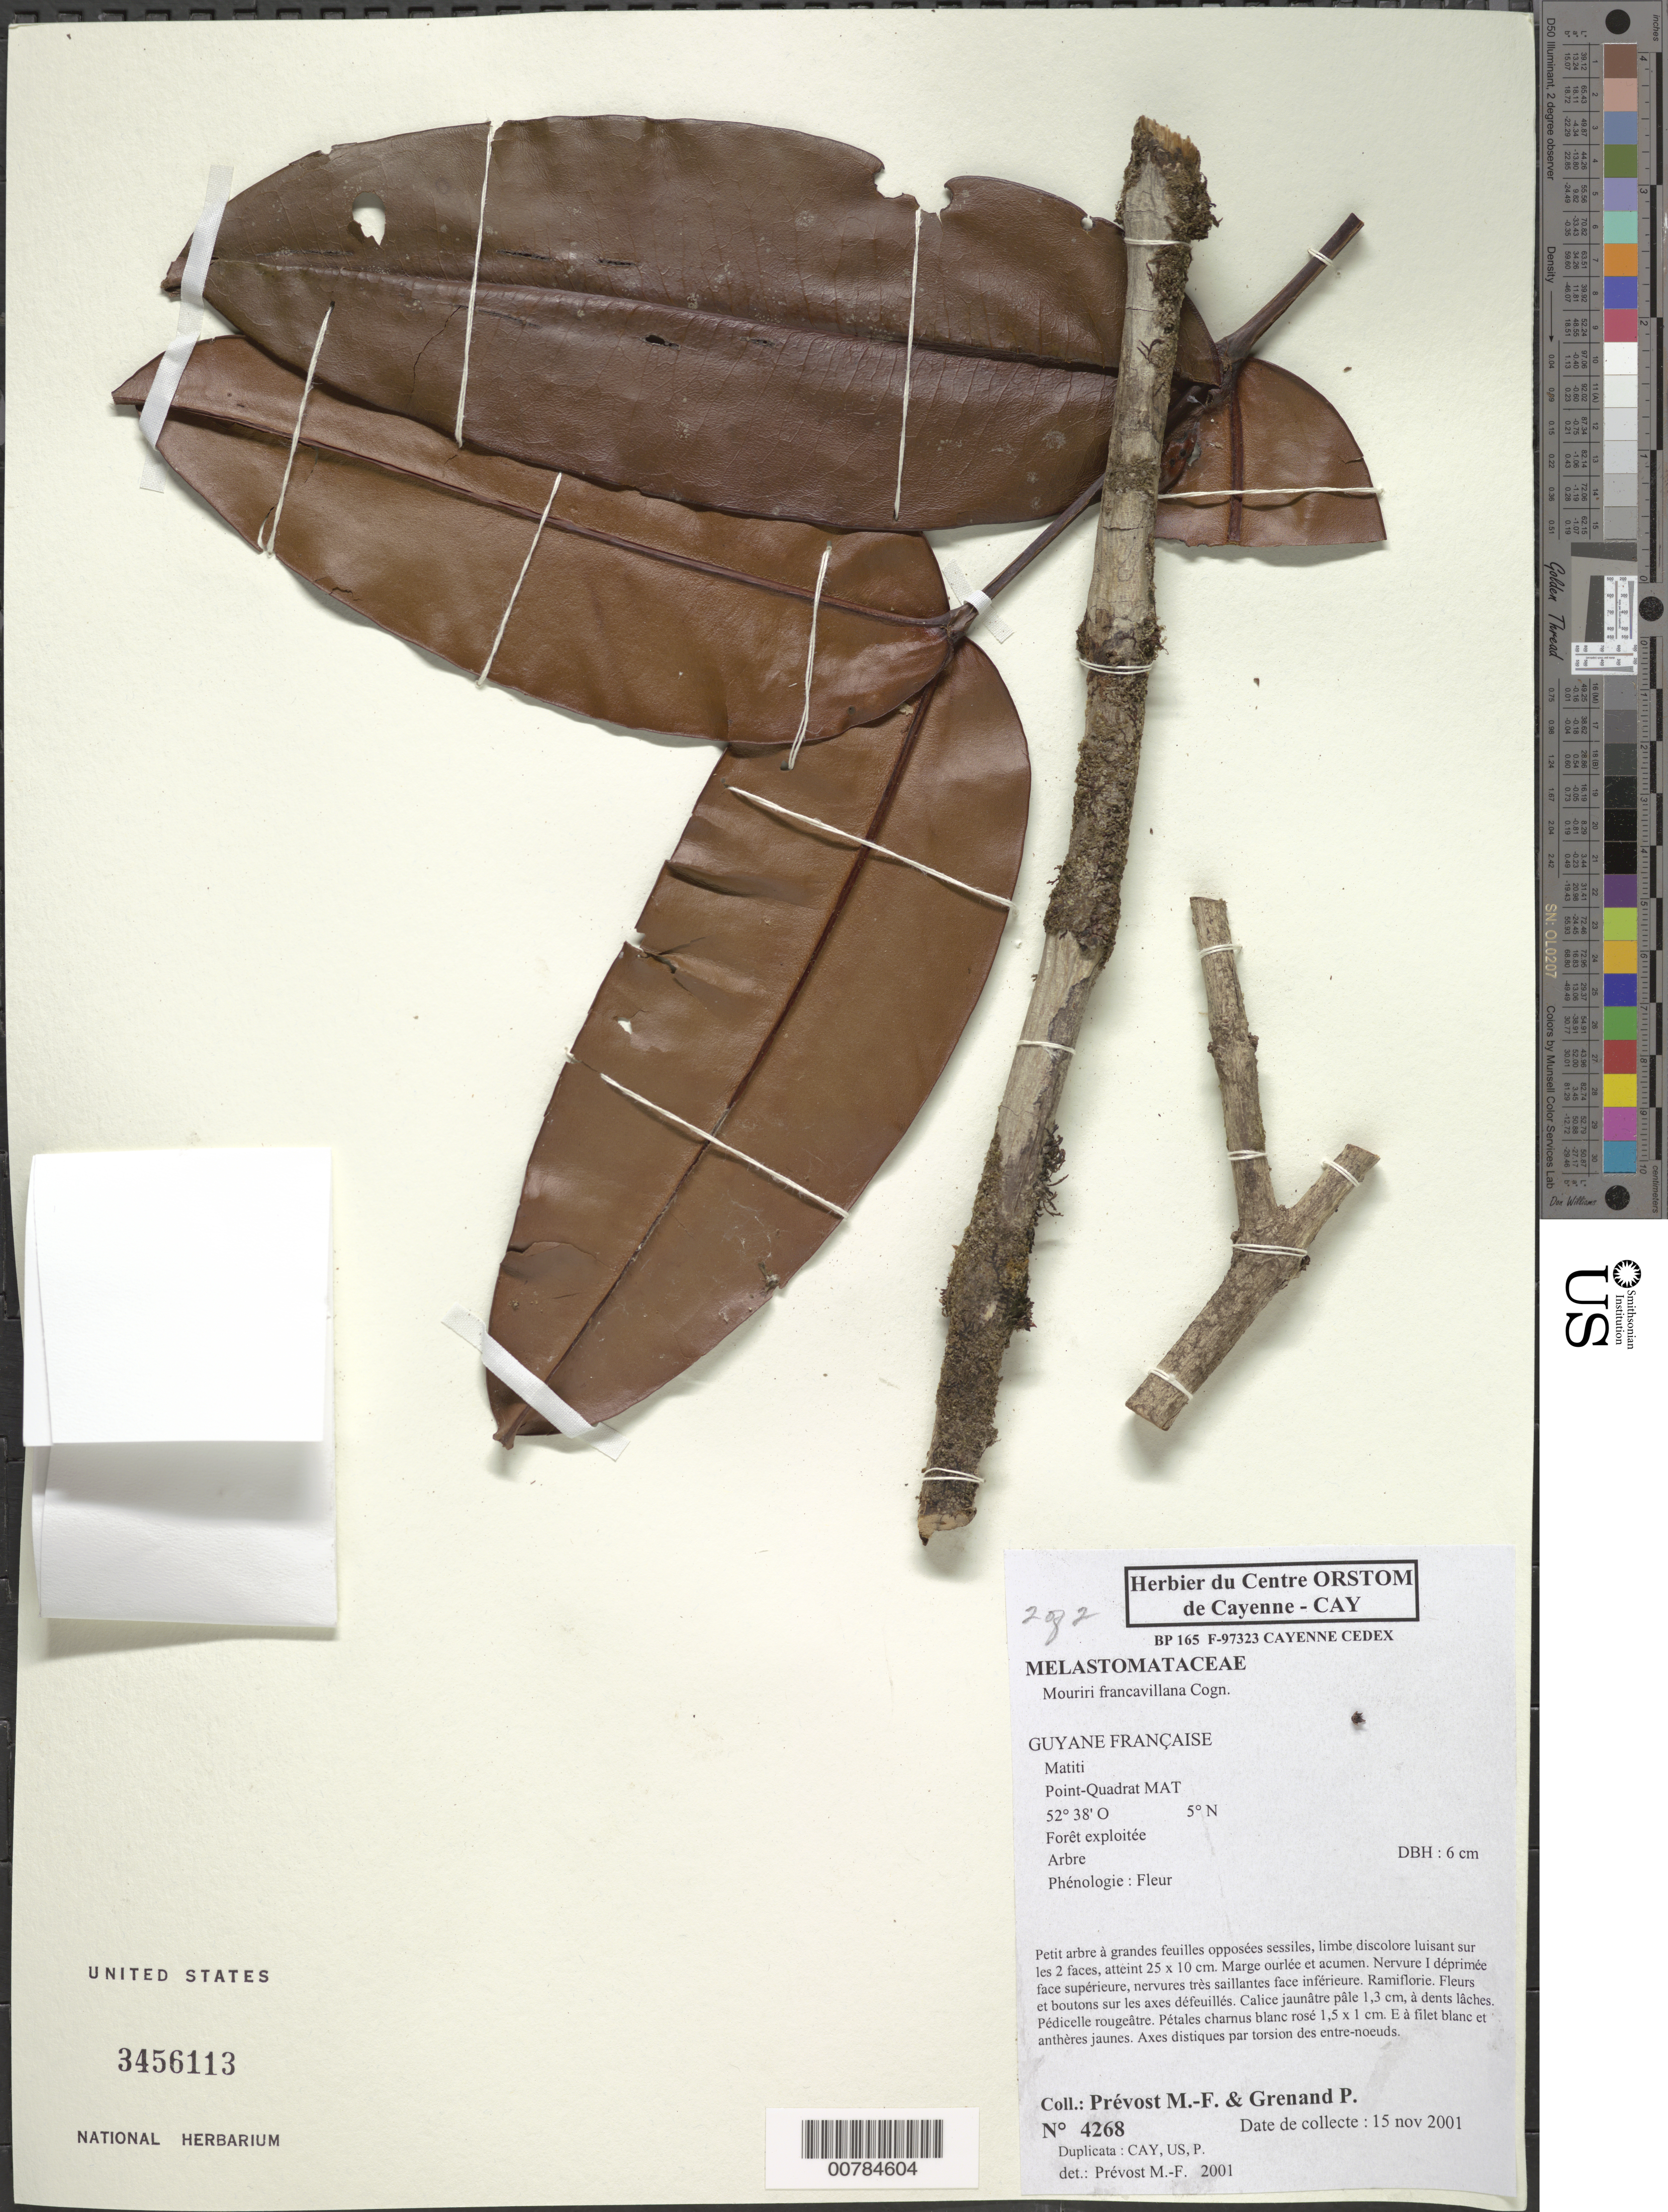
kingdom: Plantae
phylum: Tracheophyta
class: Magnoliopsida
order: Myrtales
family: Melastomataceae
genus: Mouriri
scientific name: Mouriri francavillana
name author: Cogn.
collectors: M.-F. Prévost & P. Grenand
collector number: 4268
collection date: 2001-11-15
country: French Guiana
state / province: Cayenne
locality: Matiti. Point-Quadrat MAT.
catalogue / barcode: US 3456113